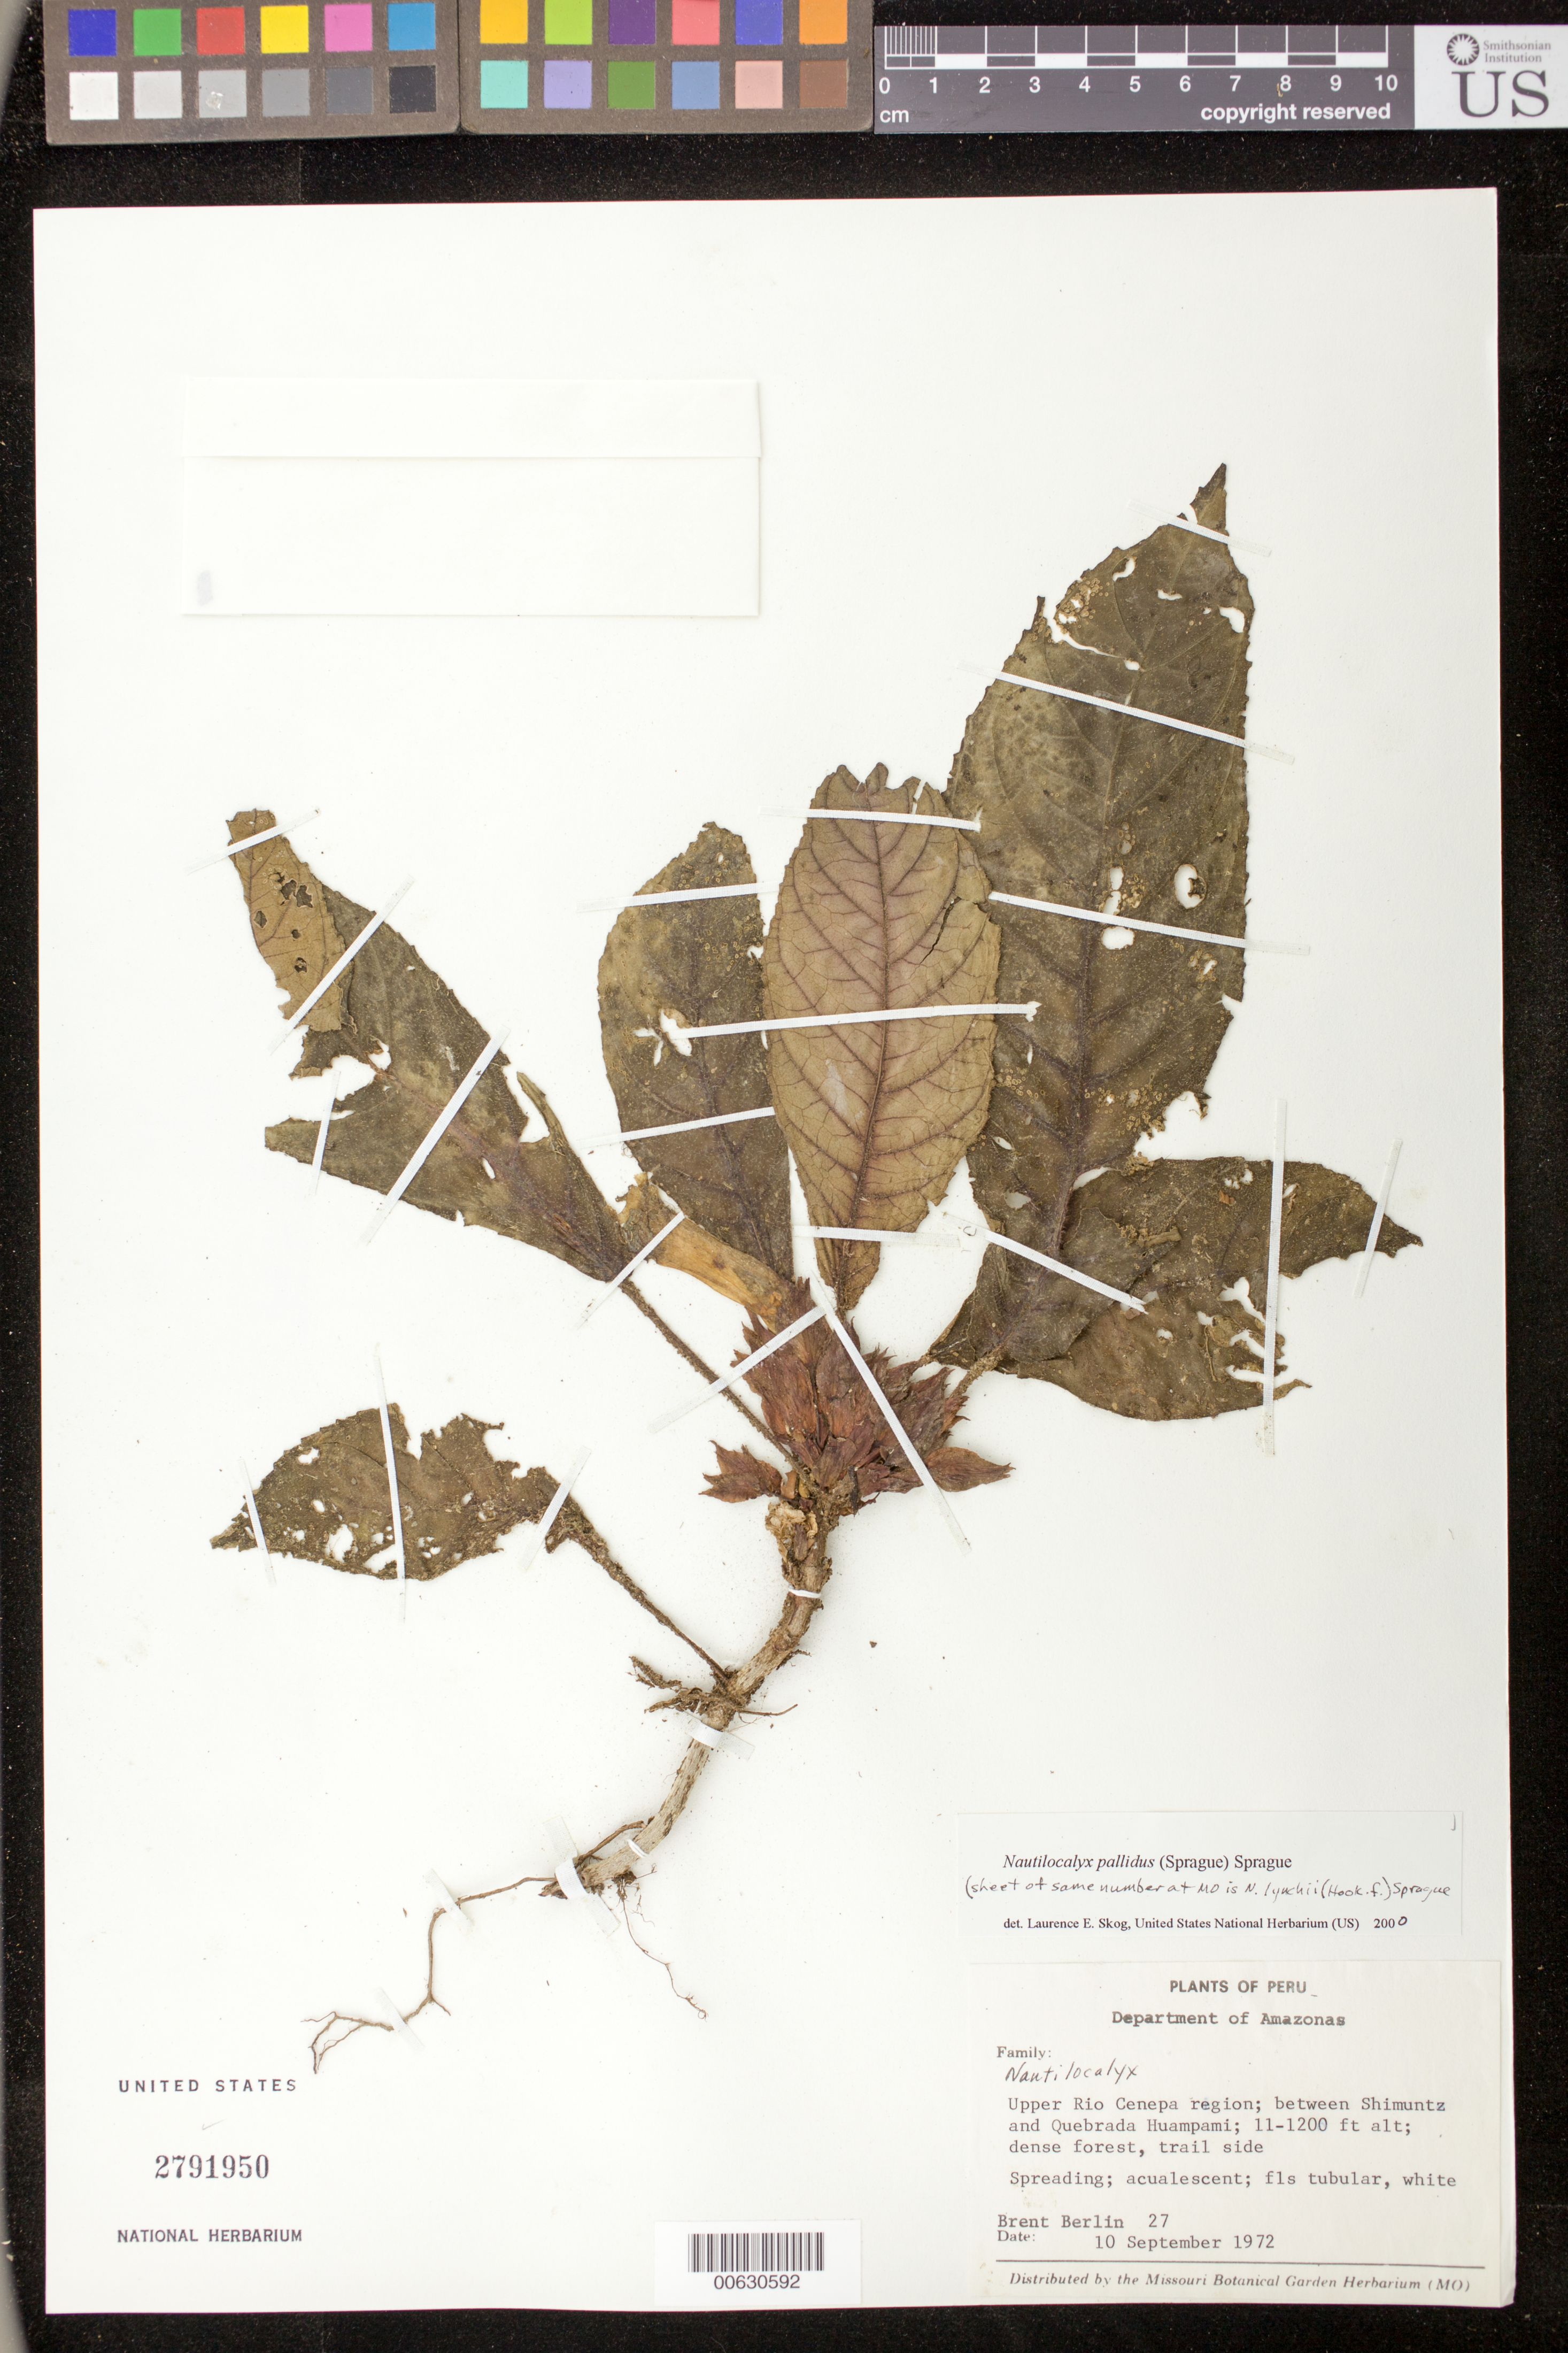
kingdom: Plantae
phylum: Tracheophyta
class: Magnoliopsida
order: Lamiales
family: Gesneriaceae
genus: Nautilocalyx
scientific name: Nautilocalyx pallidus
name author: (Sprague) C. Sprague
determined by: Skog, Laurence E.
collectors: B. Berlin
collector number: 27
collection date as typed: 10 Sep 1972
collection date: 1972-09-10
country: Peru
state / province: Amazonas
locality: Upper Rio Cenepa region; between Shimuntz and Quebrada Huampami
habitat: Dense forest, trail side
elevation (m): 335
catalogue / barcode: US 2791950